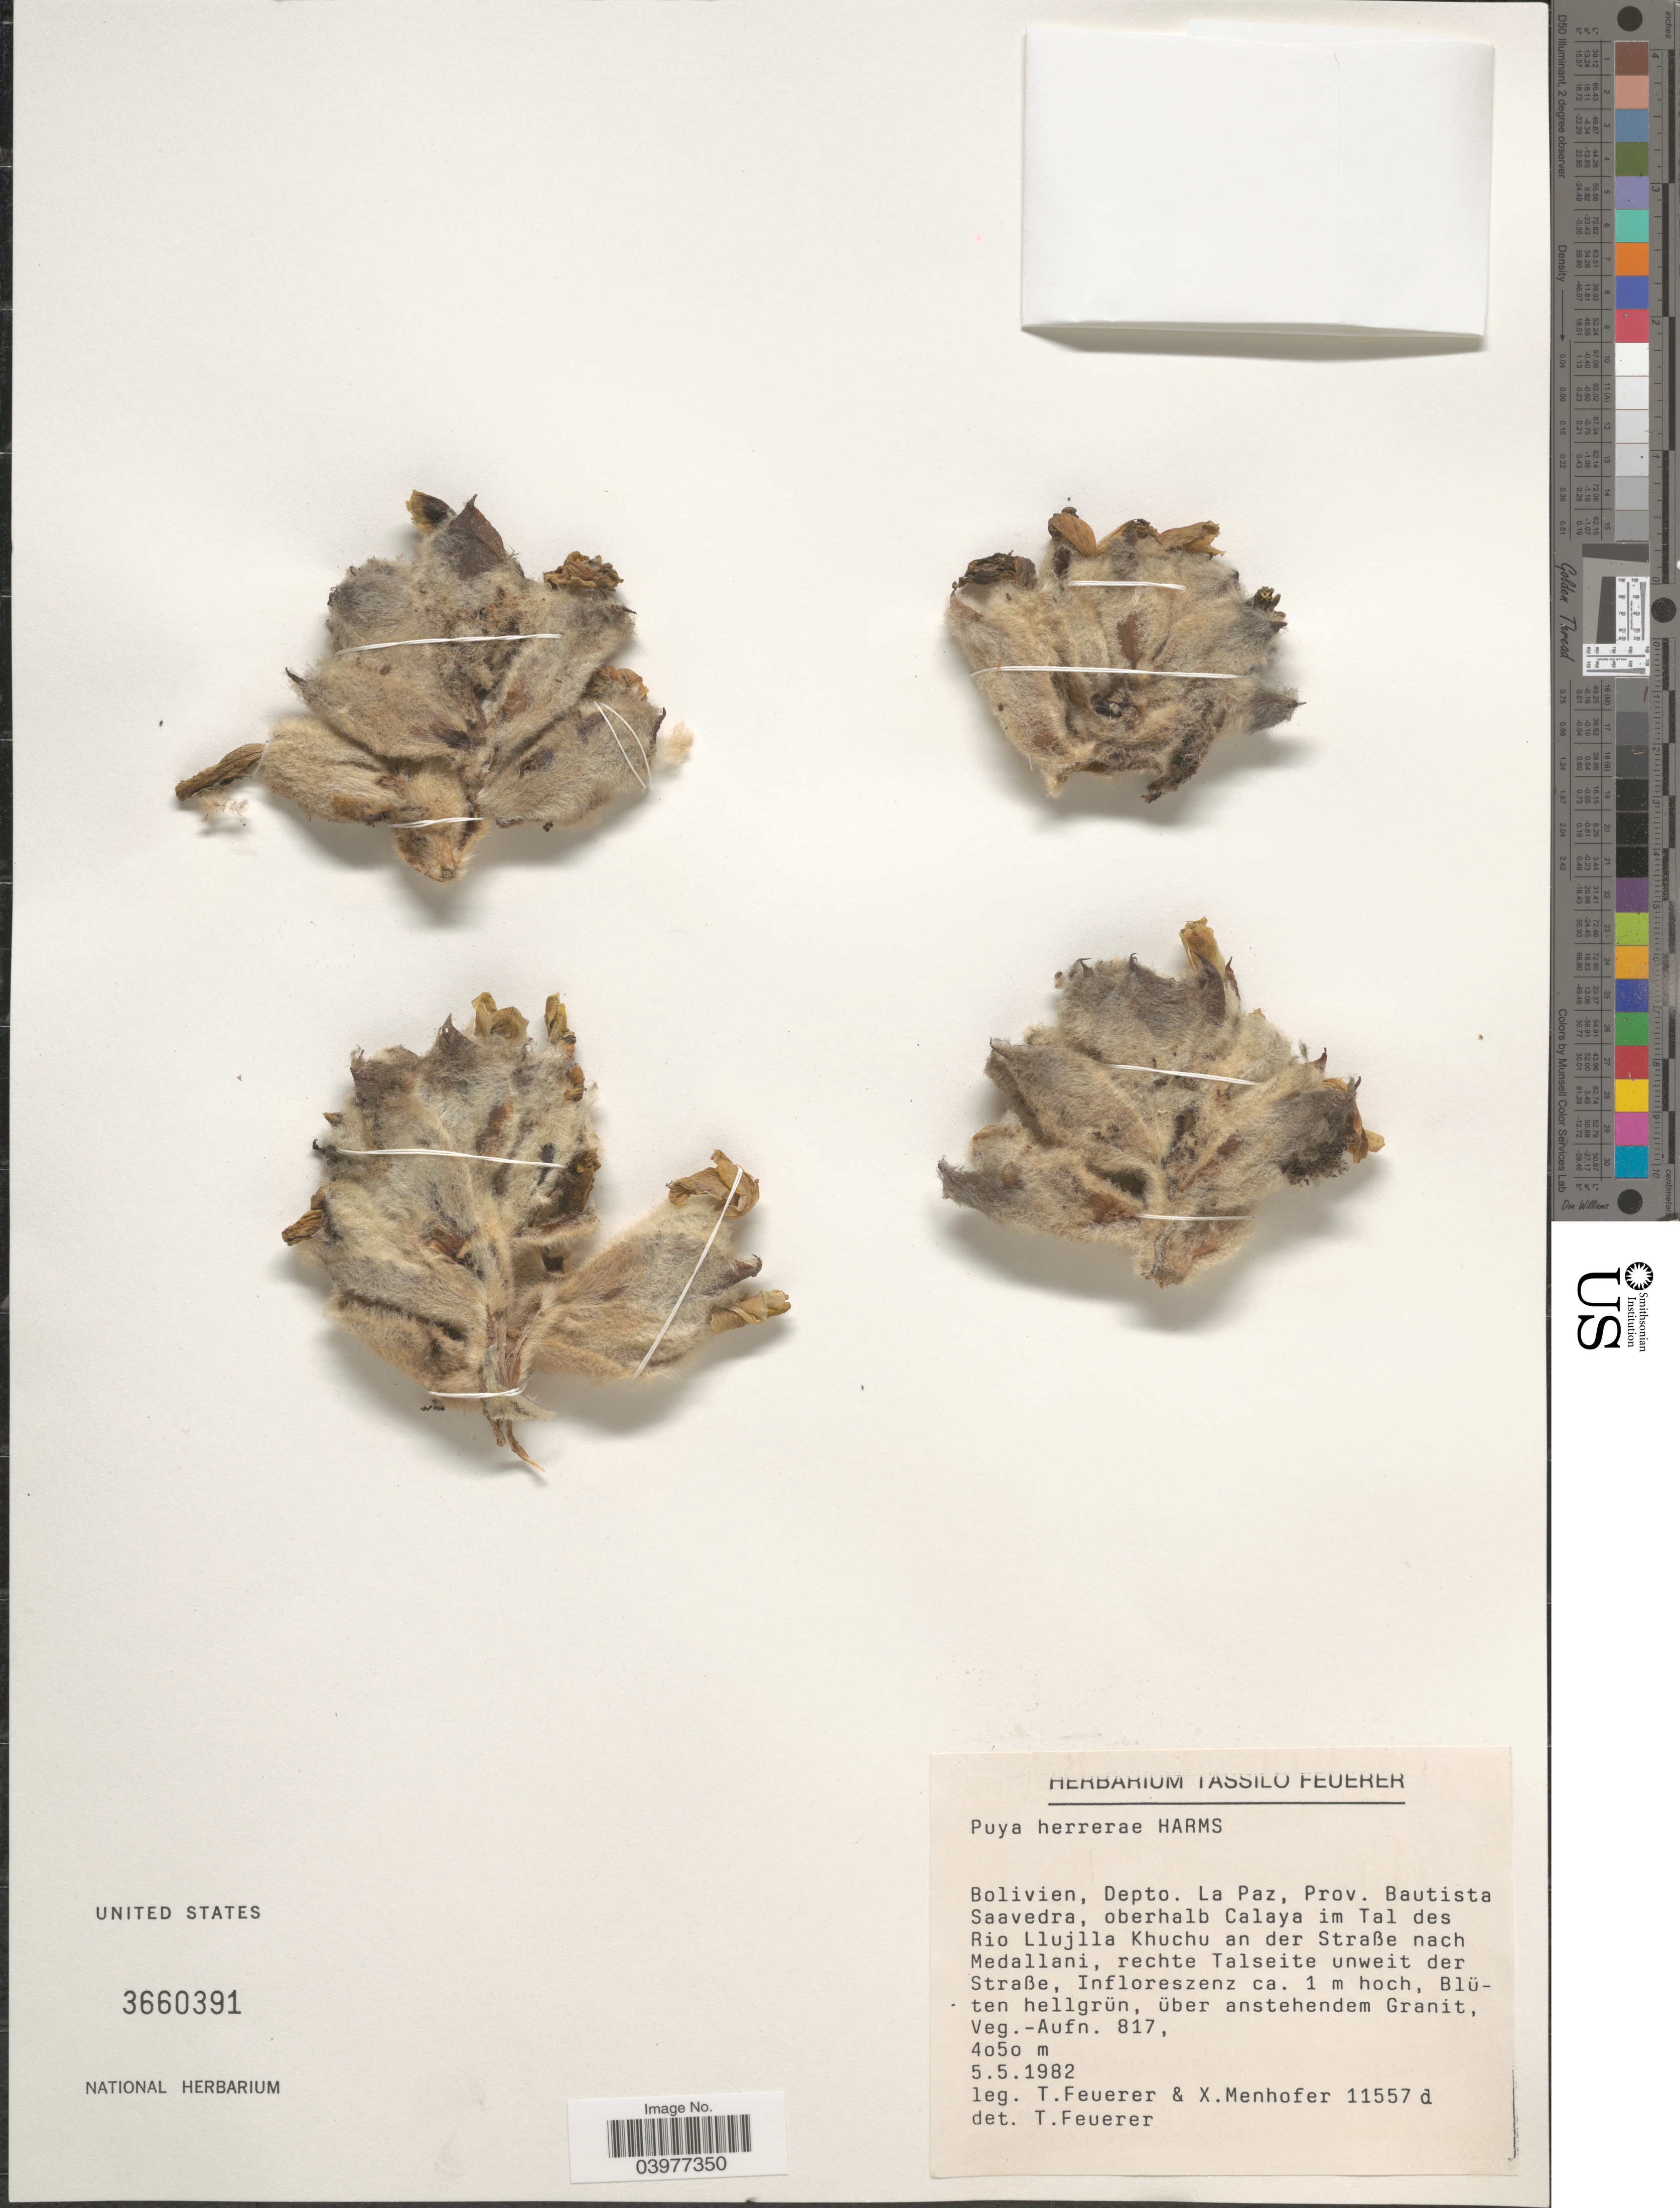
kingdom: Plantae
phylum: Tracheophyta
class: Liliopsida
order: Poales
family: Bromeliaceae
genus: Puya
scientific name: Puya herrerae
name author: Harms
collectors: T. Feuerer & X. Menhofer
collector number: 11557 d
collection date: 1982-05-05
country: Bolivia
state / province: La Paz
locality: Depto. La Paz, Prov. Bautista Saavedra, oberhalb Calaya im Tal des Rio Llujlla Khuchu an der Straße nach Medallani, rechte Talseite unweit der Straße.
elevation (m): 4050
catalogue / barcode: US 3660391